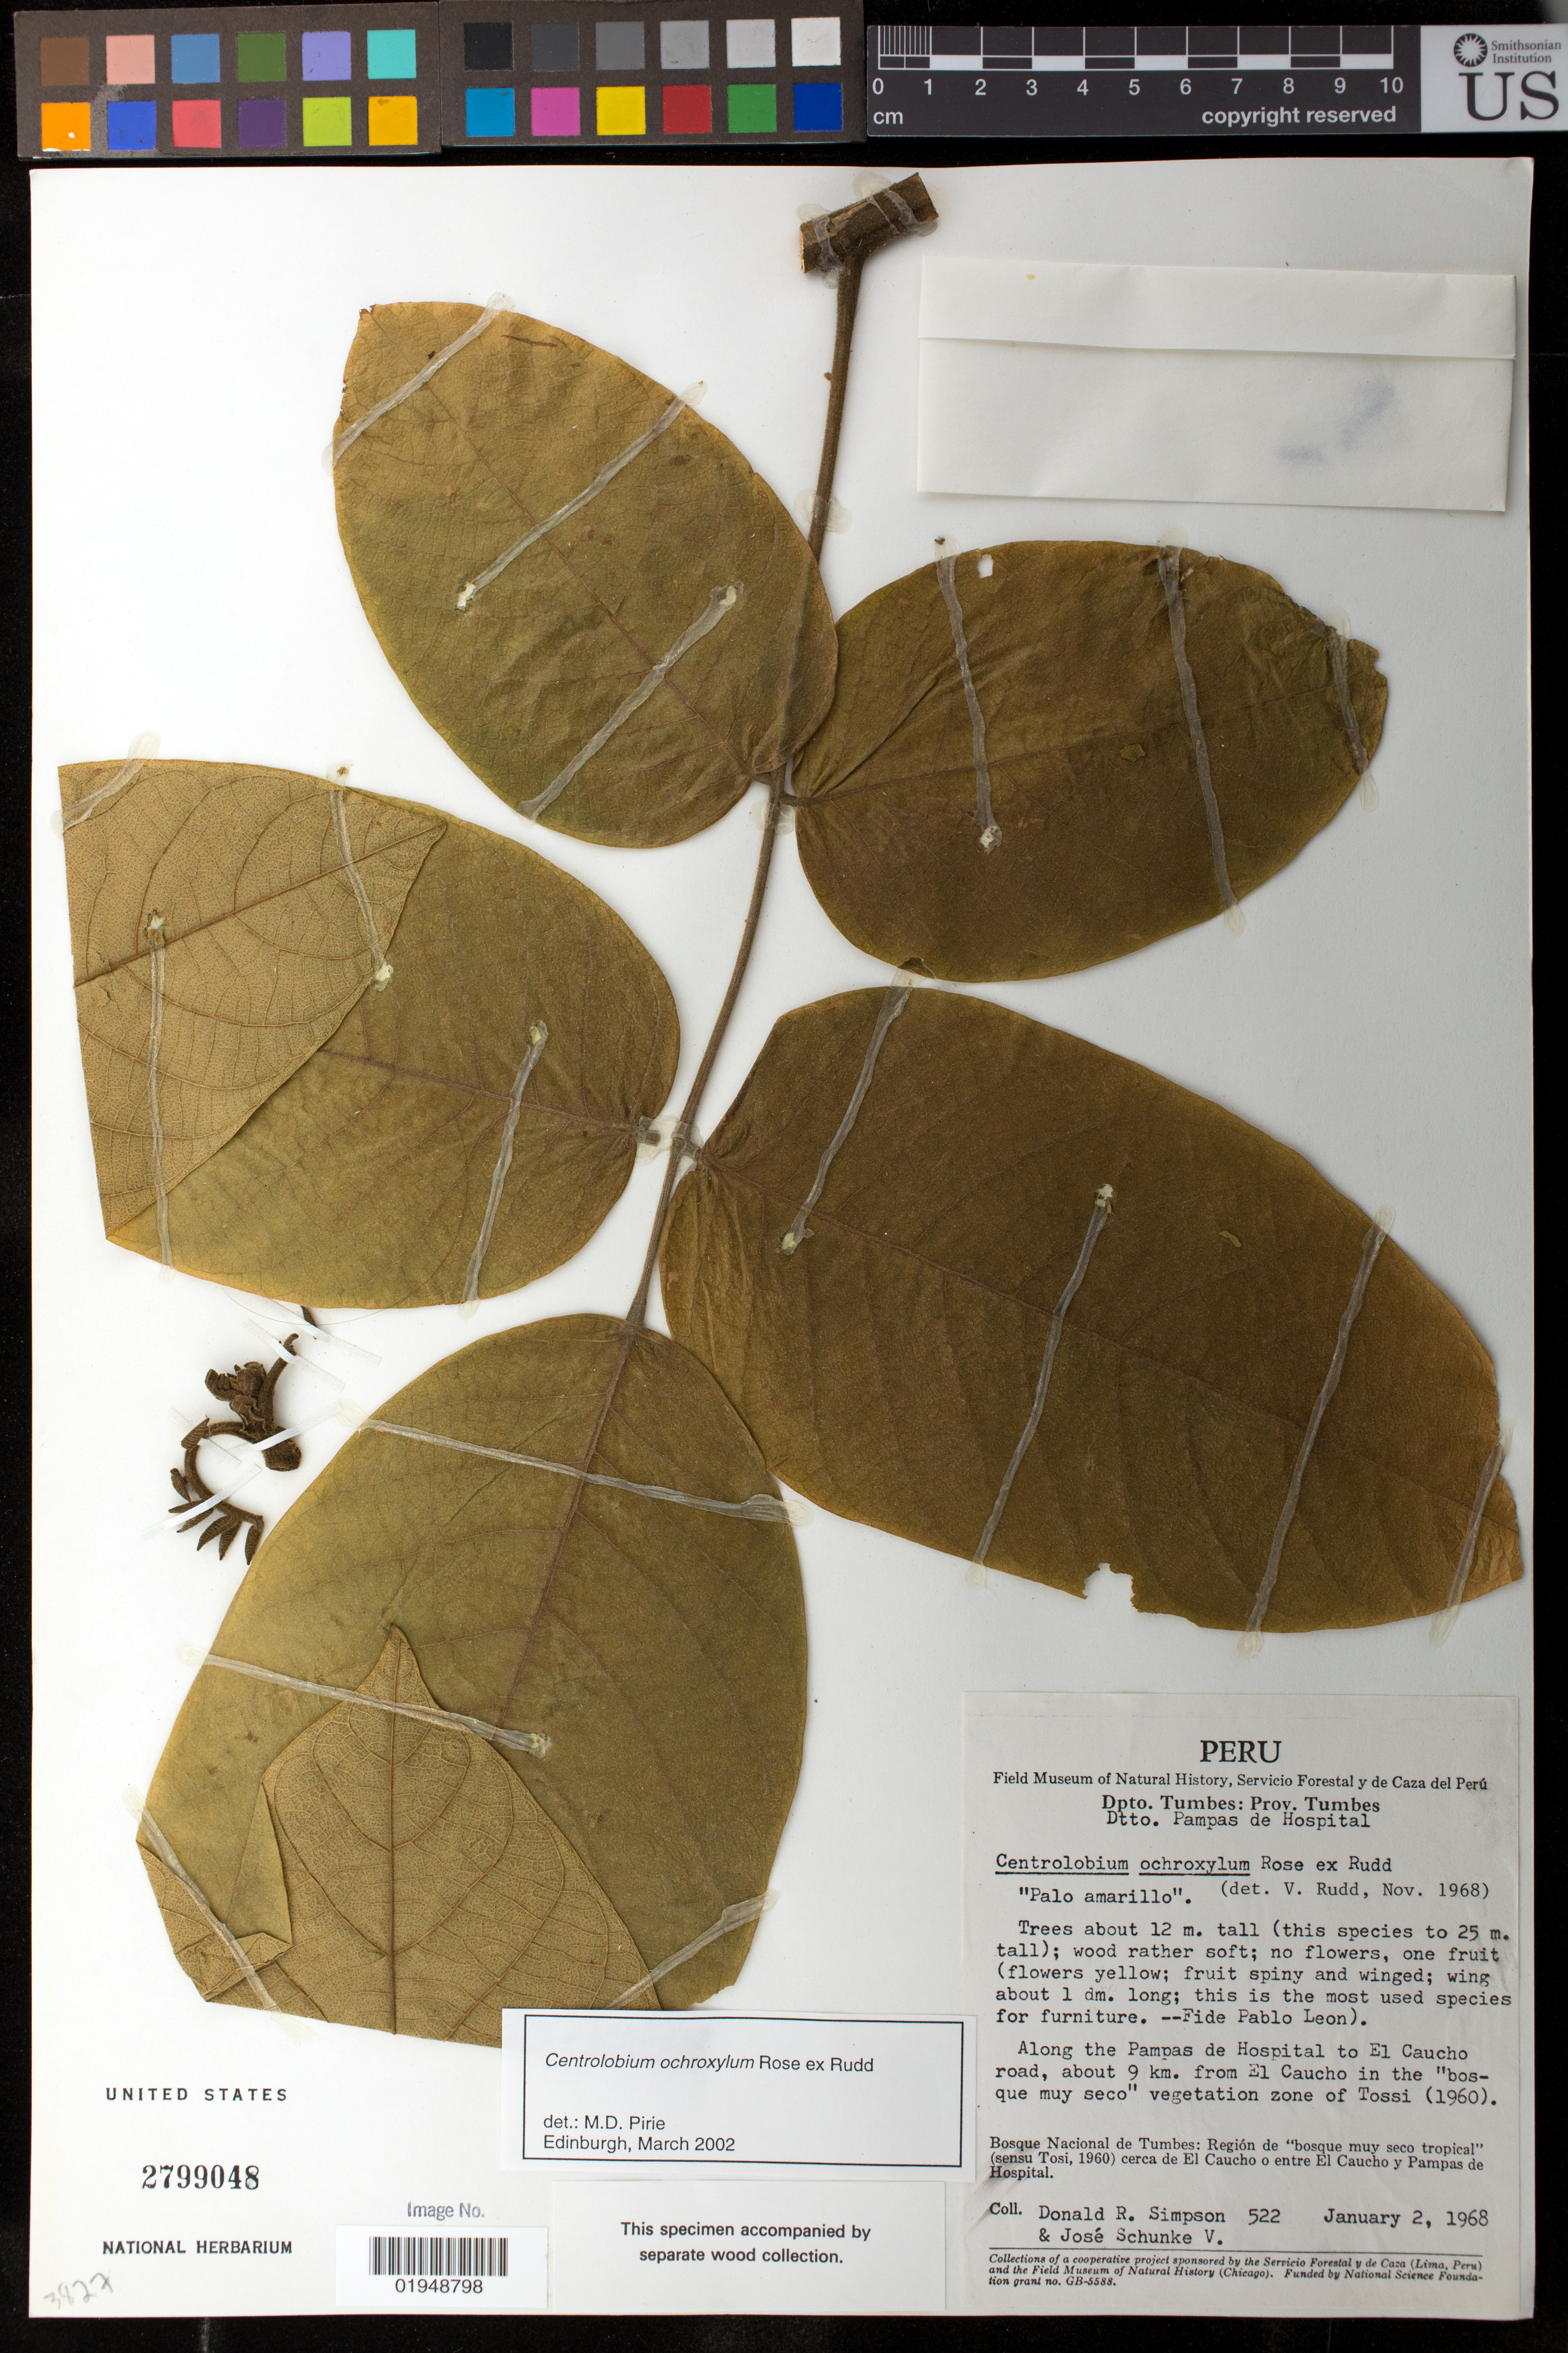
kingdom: Plantae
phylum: Tracheophyta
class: Magnoliopsida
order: Fabales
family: Fabaceae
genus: Centrolobium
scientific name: Centrolobium ochroxylum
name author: Rose ex Rudd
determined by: Pirie, M. D., (U)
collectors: D. R. Simpson & J. Schunke Vigo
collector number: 522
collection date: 1968-01-02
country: Peru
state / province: Tumbes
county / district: Tumbes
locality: Peru, Dpto. Tumbes: Prov. Tumbes. Dtto. Pampas de Hospital. Along the Pampas de Hospital to El Caucho road, about 9 km. from El Caucho in the "bosque muy seco" vegetation zone of Tossi (1960).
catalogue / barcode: US 2799048